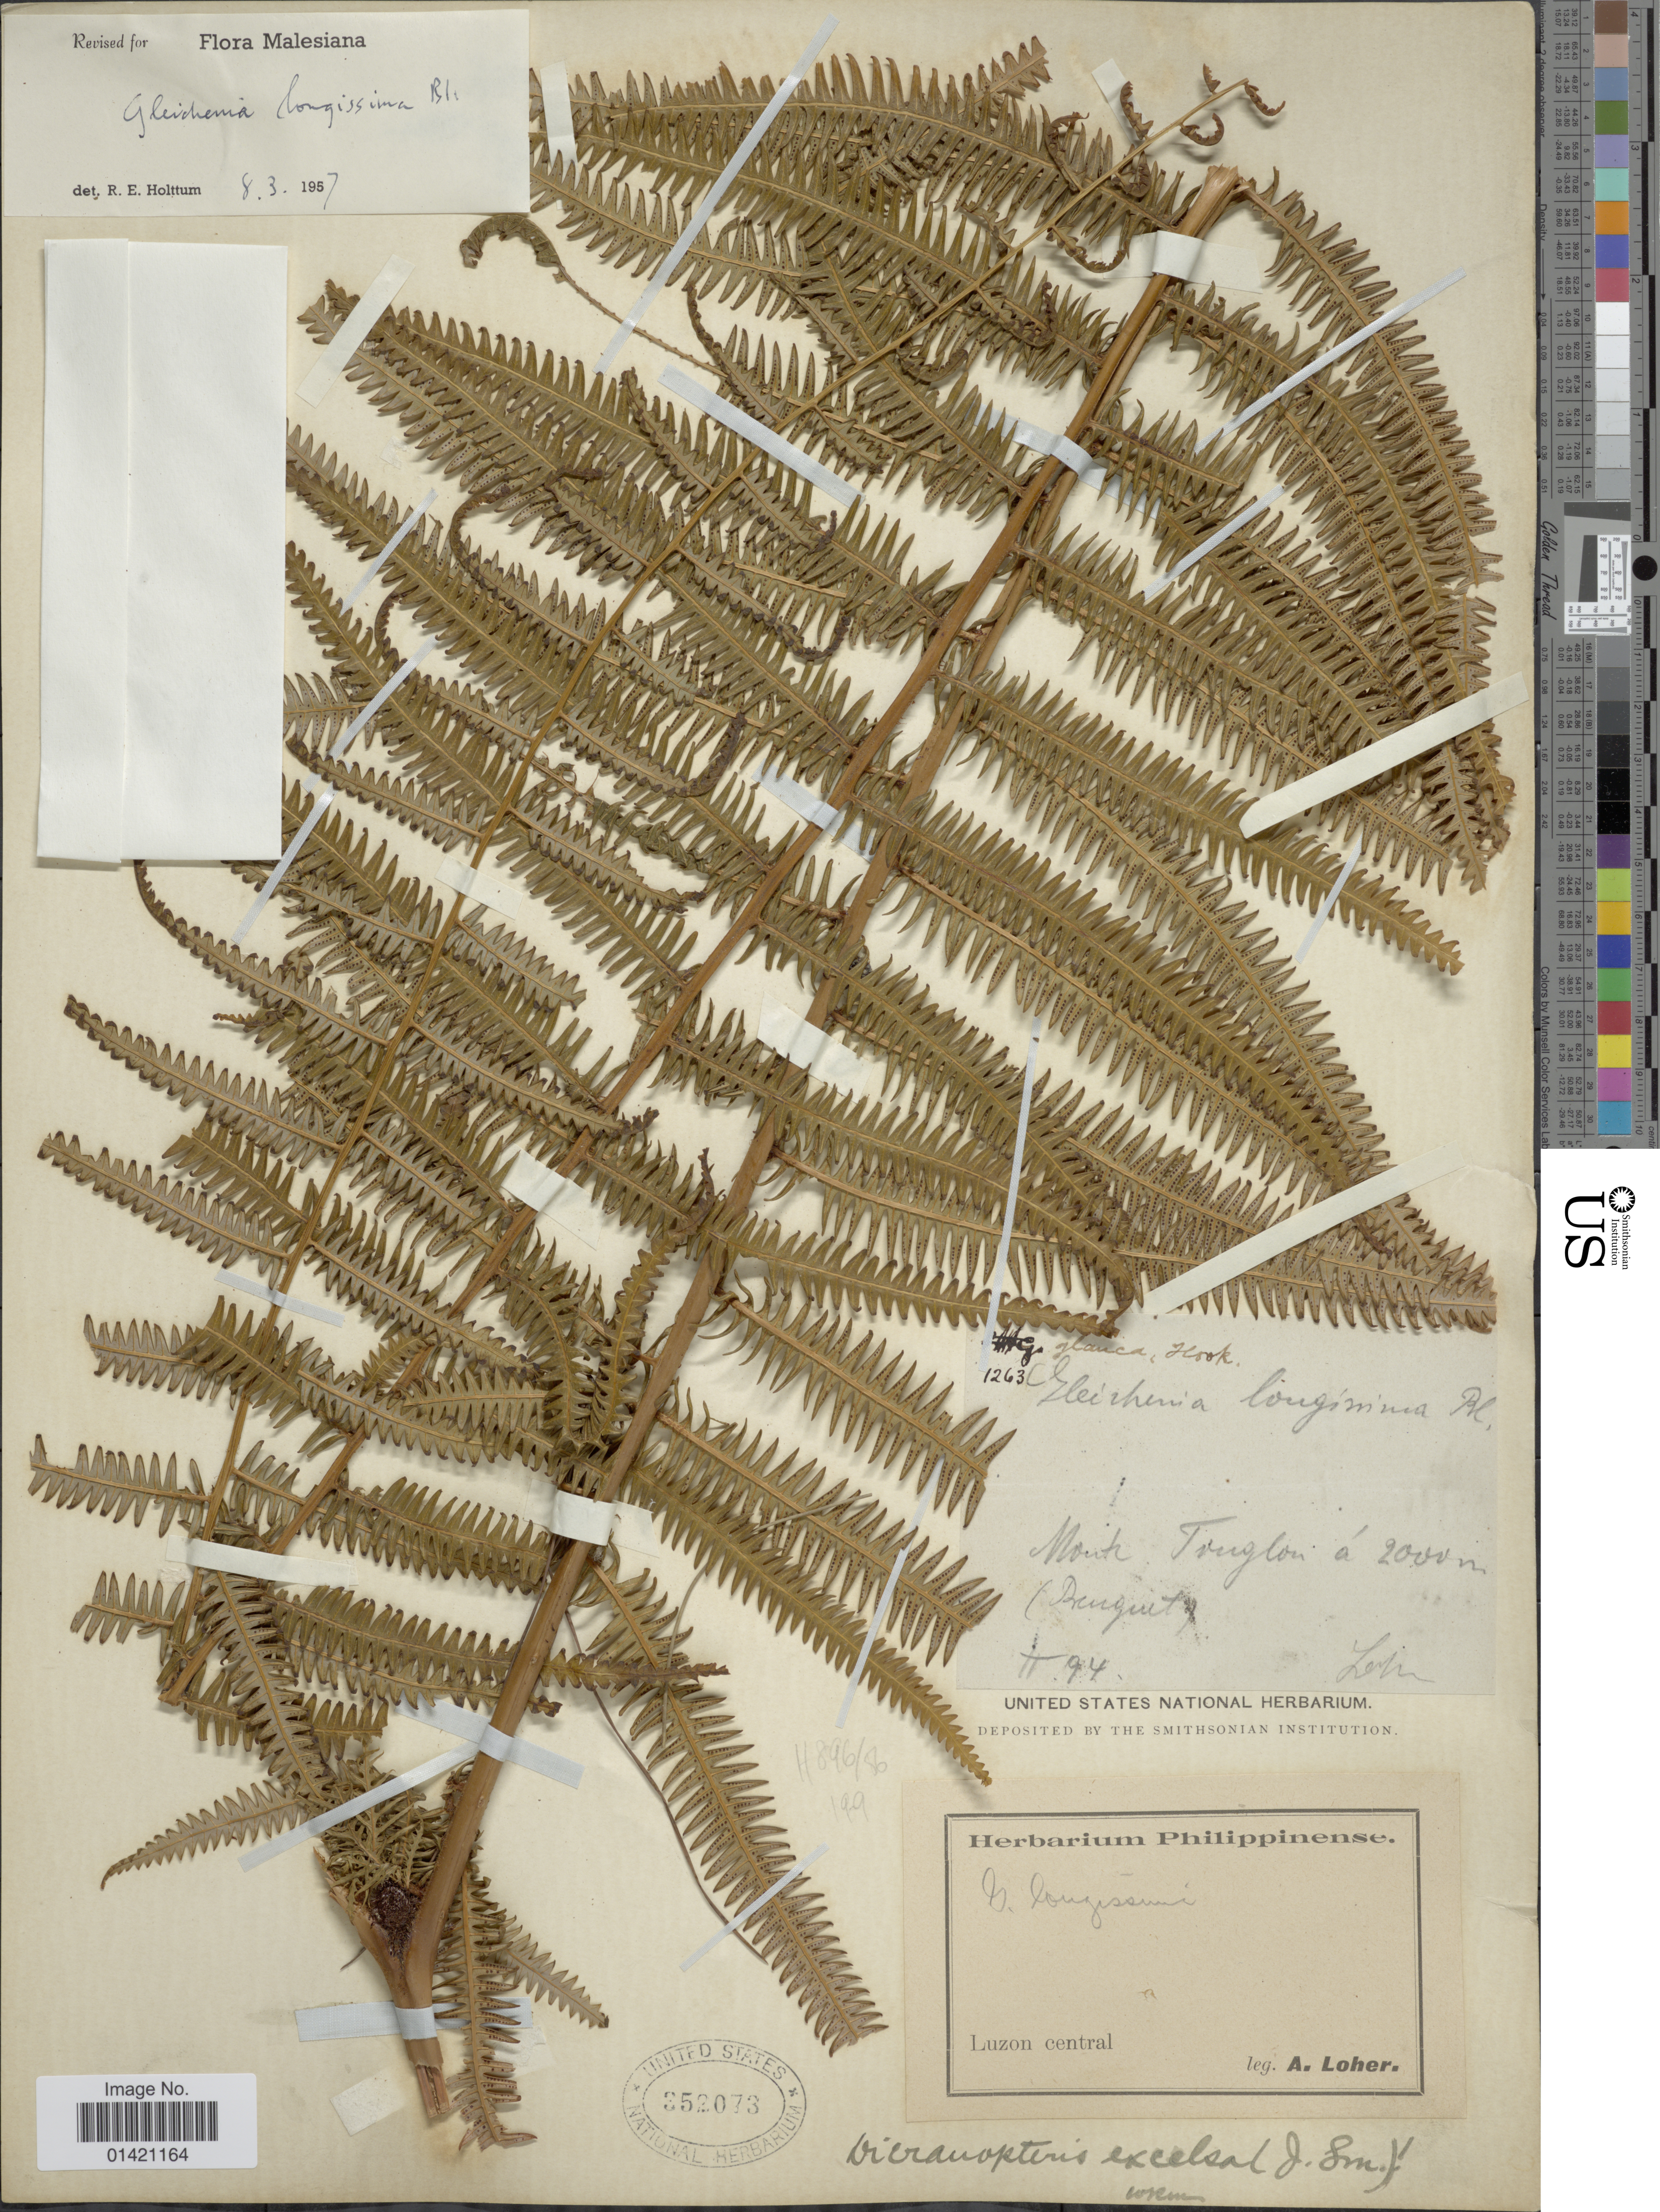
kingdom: Plantae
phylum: Tracheophyta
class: Polypodiopsida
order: Gleicheniales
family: Gleicheniaceae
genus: Diplopterygium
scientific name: Diplopterygium longissimum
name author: (Blume) Nakai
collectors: A. Loher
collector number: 1263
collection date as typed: Transcribed d/m/y: /2/94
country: Philippines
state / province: Central Luzon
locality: Luzon Central. Monte. Tonglon. (Benguet).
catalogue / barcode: US 352073